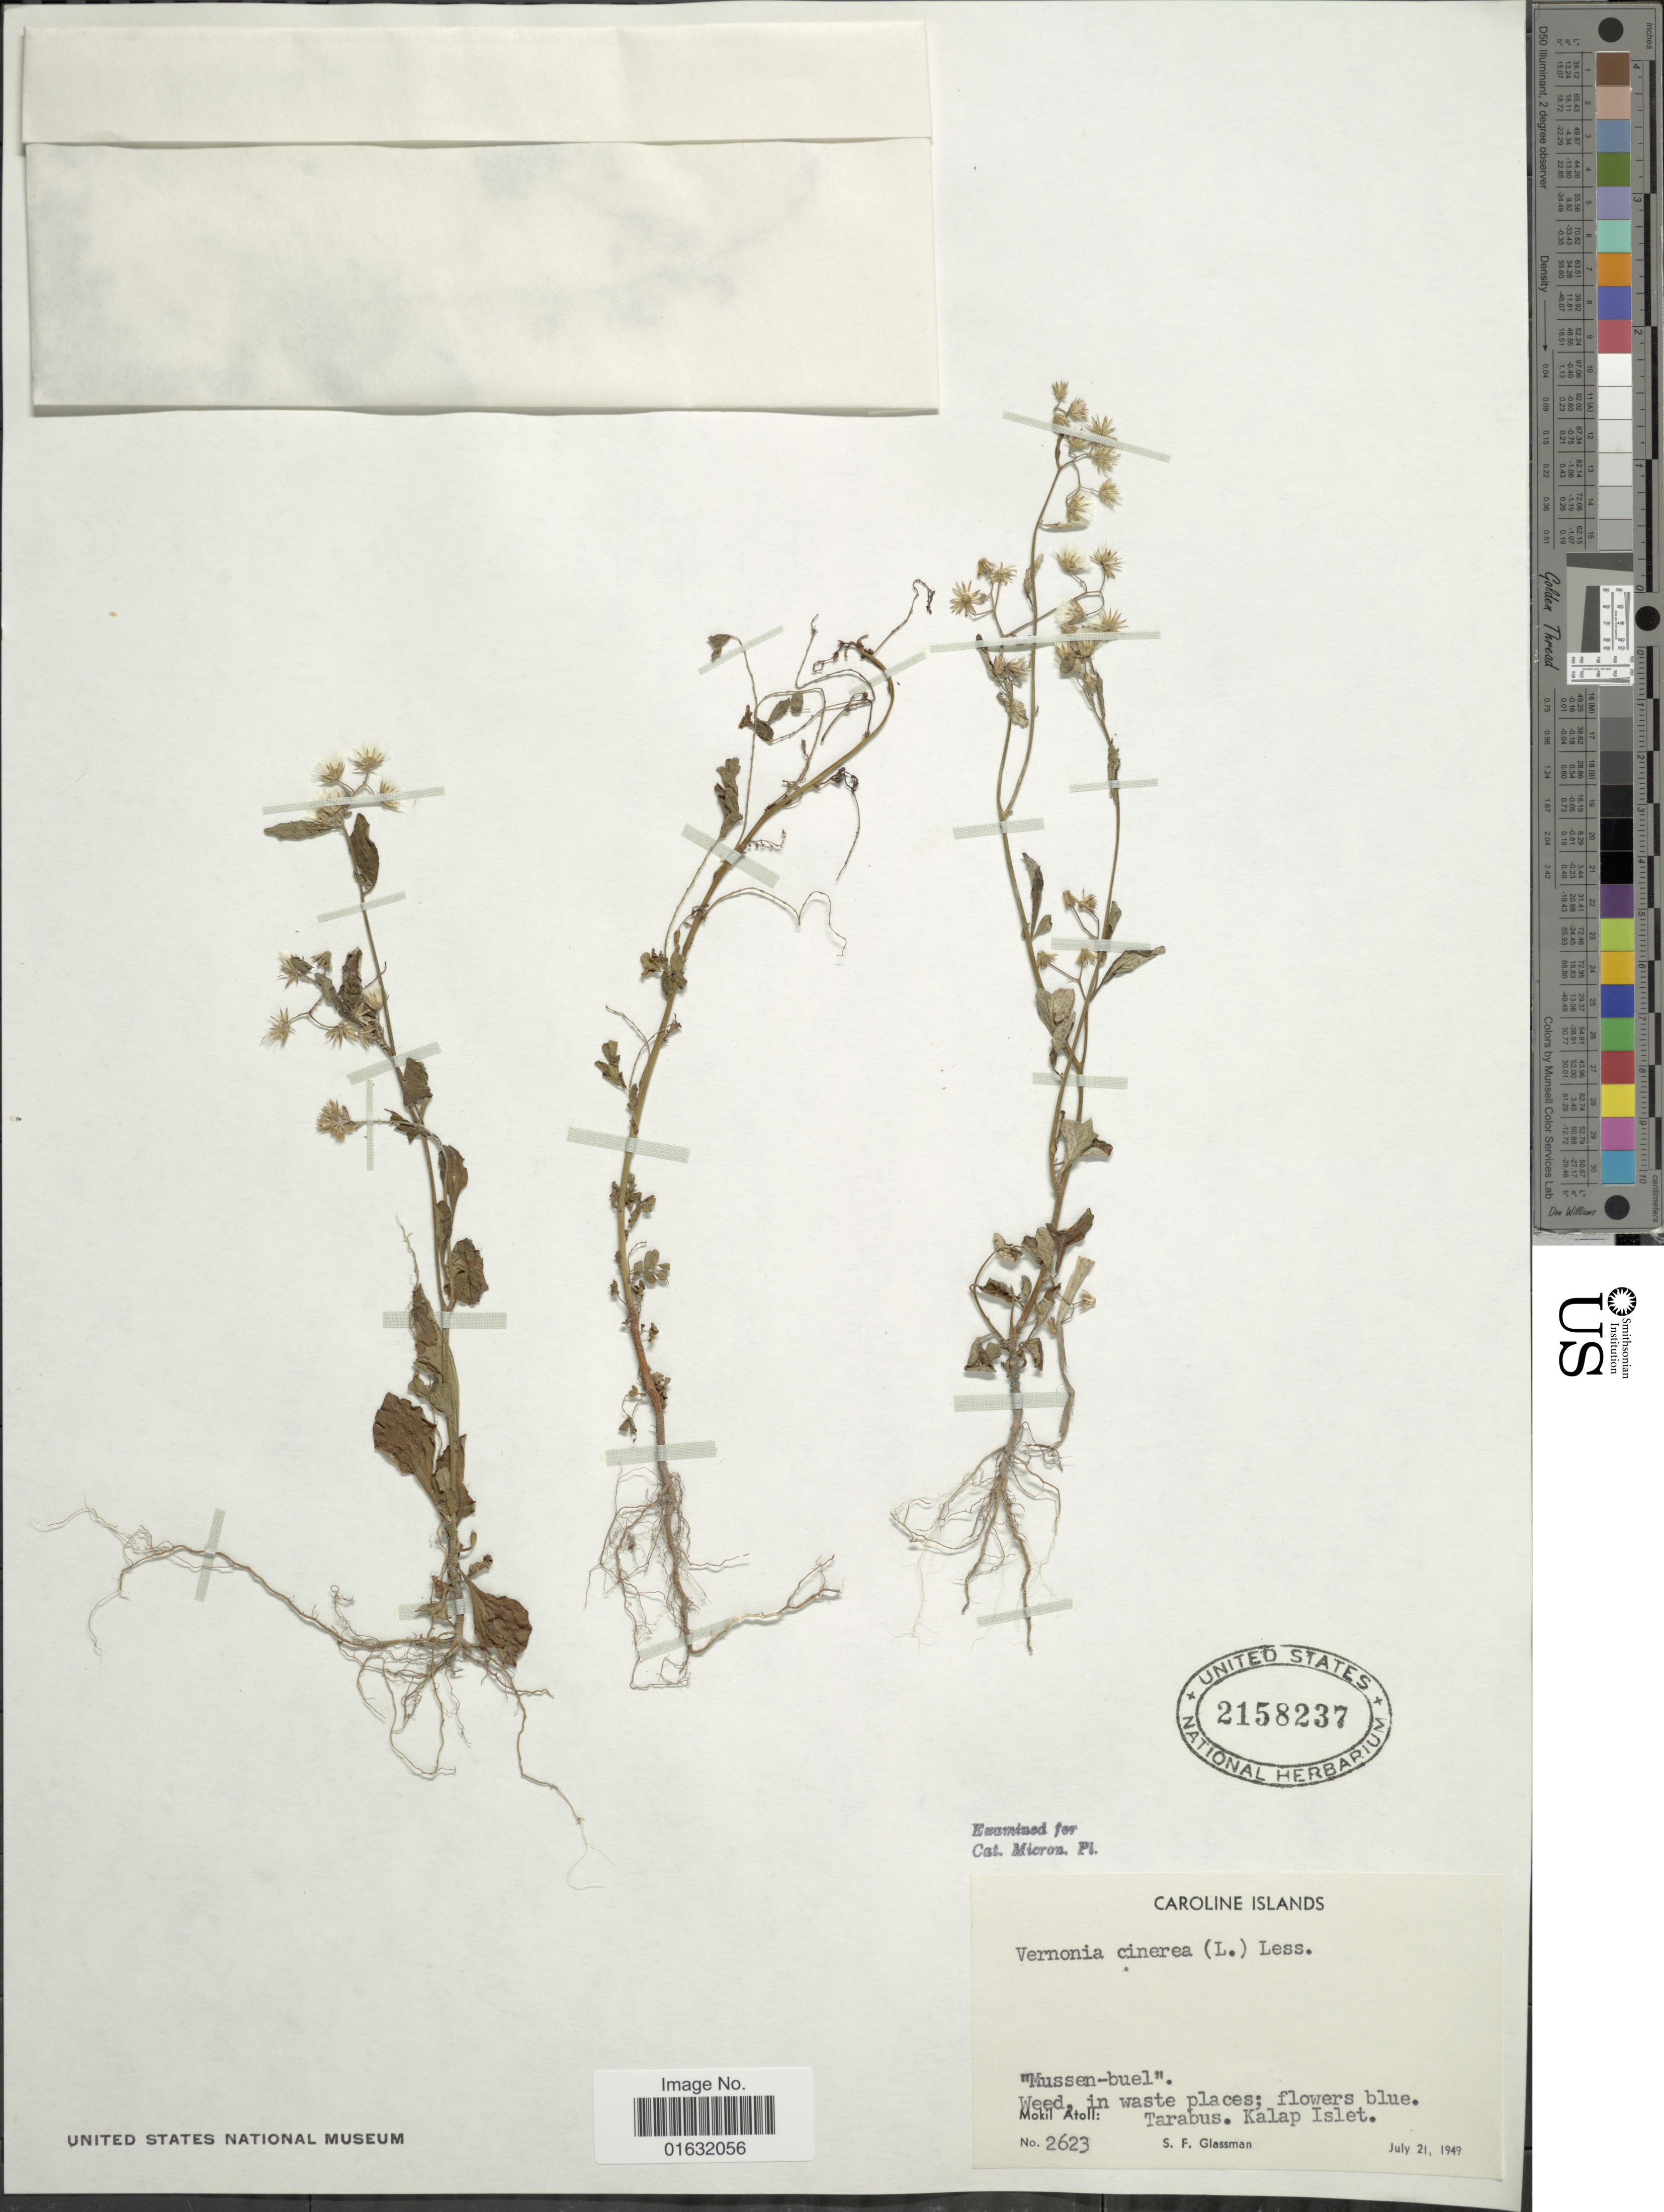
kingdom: Plantae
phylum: Tracheophyta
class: Magnoliopsida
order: Asterales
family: Asteraceae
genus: Cyanthillium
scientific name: Cyanthillium cinereum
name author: (L.) H. Rob.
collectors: S. F. Glassman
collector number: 2623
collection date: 1949-07-21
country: Micronesia, Federated States of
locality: Caroline Islands, Mokil Atoll: Tarabus. Kalap Islet.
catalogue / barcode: US 2158237